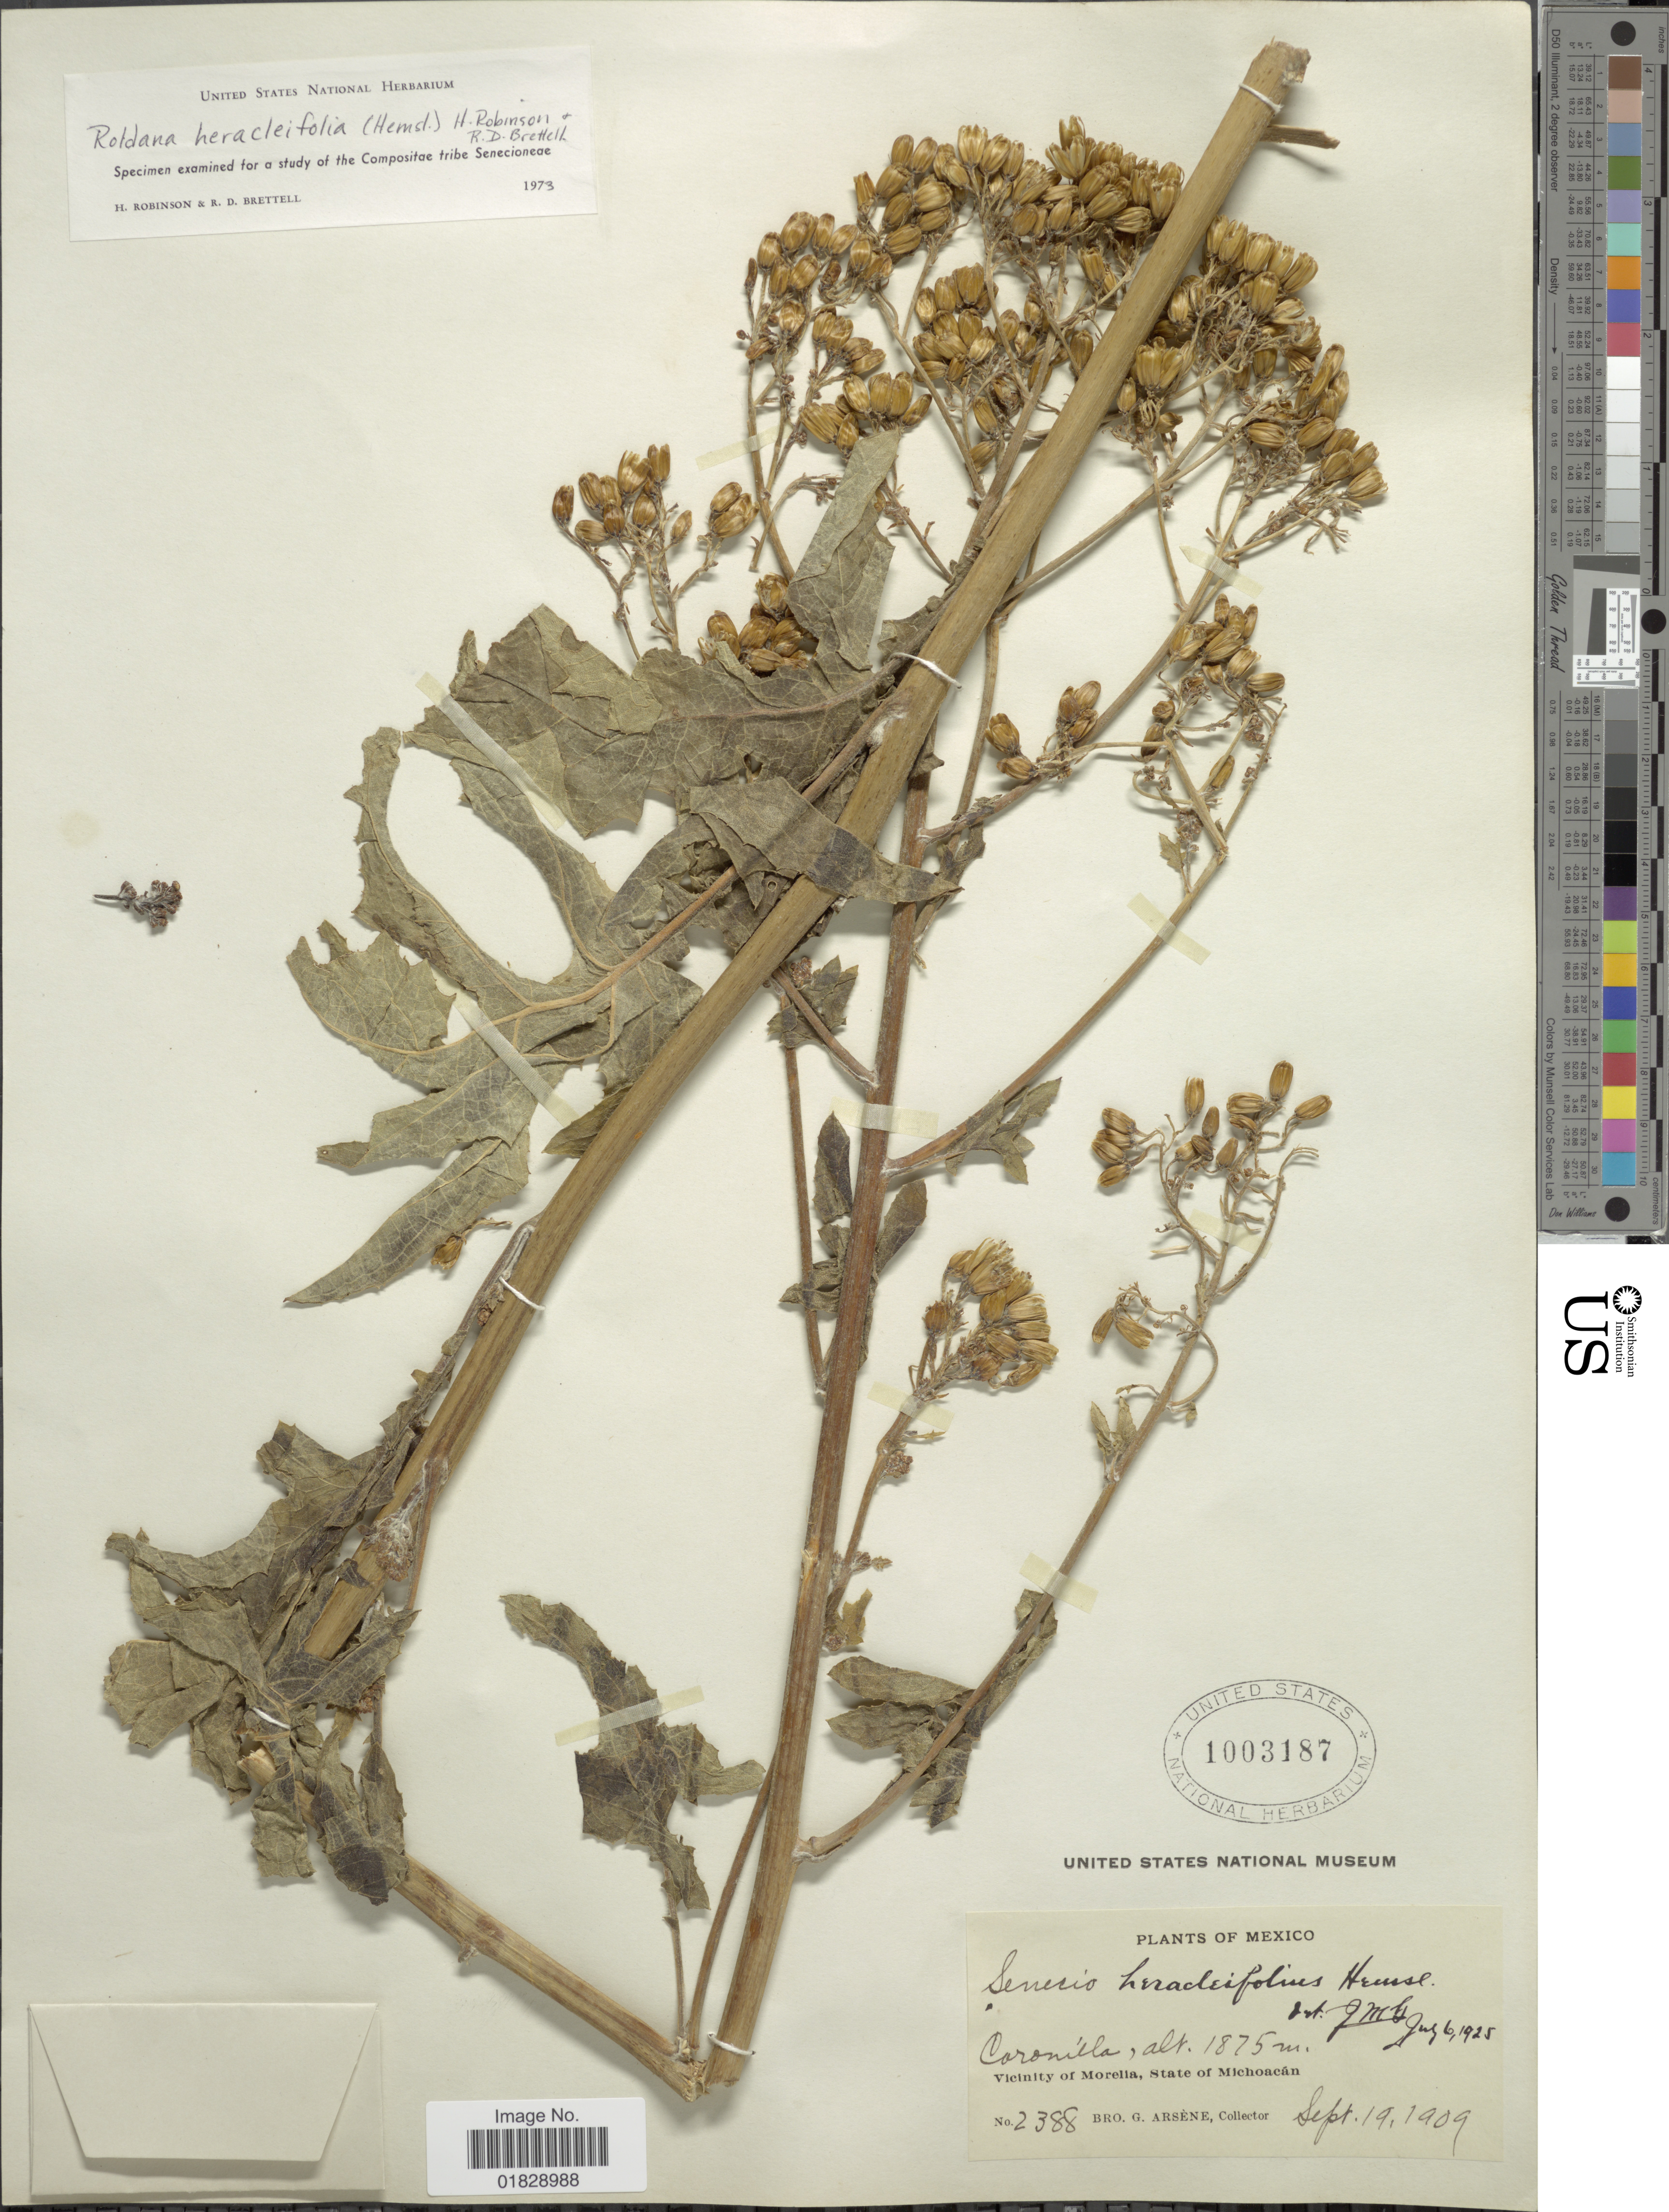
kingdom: Plantae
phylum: Tracheophyta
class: Magnoliopsida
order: Asterales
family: Asteraceae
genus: Roldana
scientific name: Roldana heracleifolia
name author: (Hemsl.) H. Rob. & Brettell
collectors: Bro. G. Arsène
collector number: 2388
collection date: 1909-09-19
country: Mexico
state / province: Michoacán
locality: Coronílla. Vicinity of Morelia, State of Michoacán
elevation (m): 1875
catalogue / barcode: US 1003187